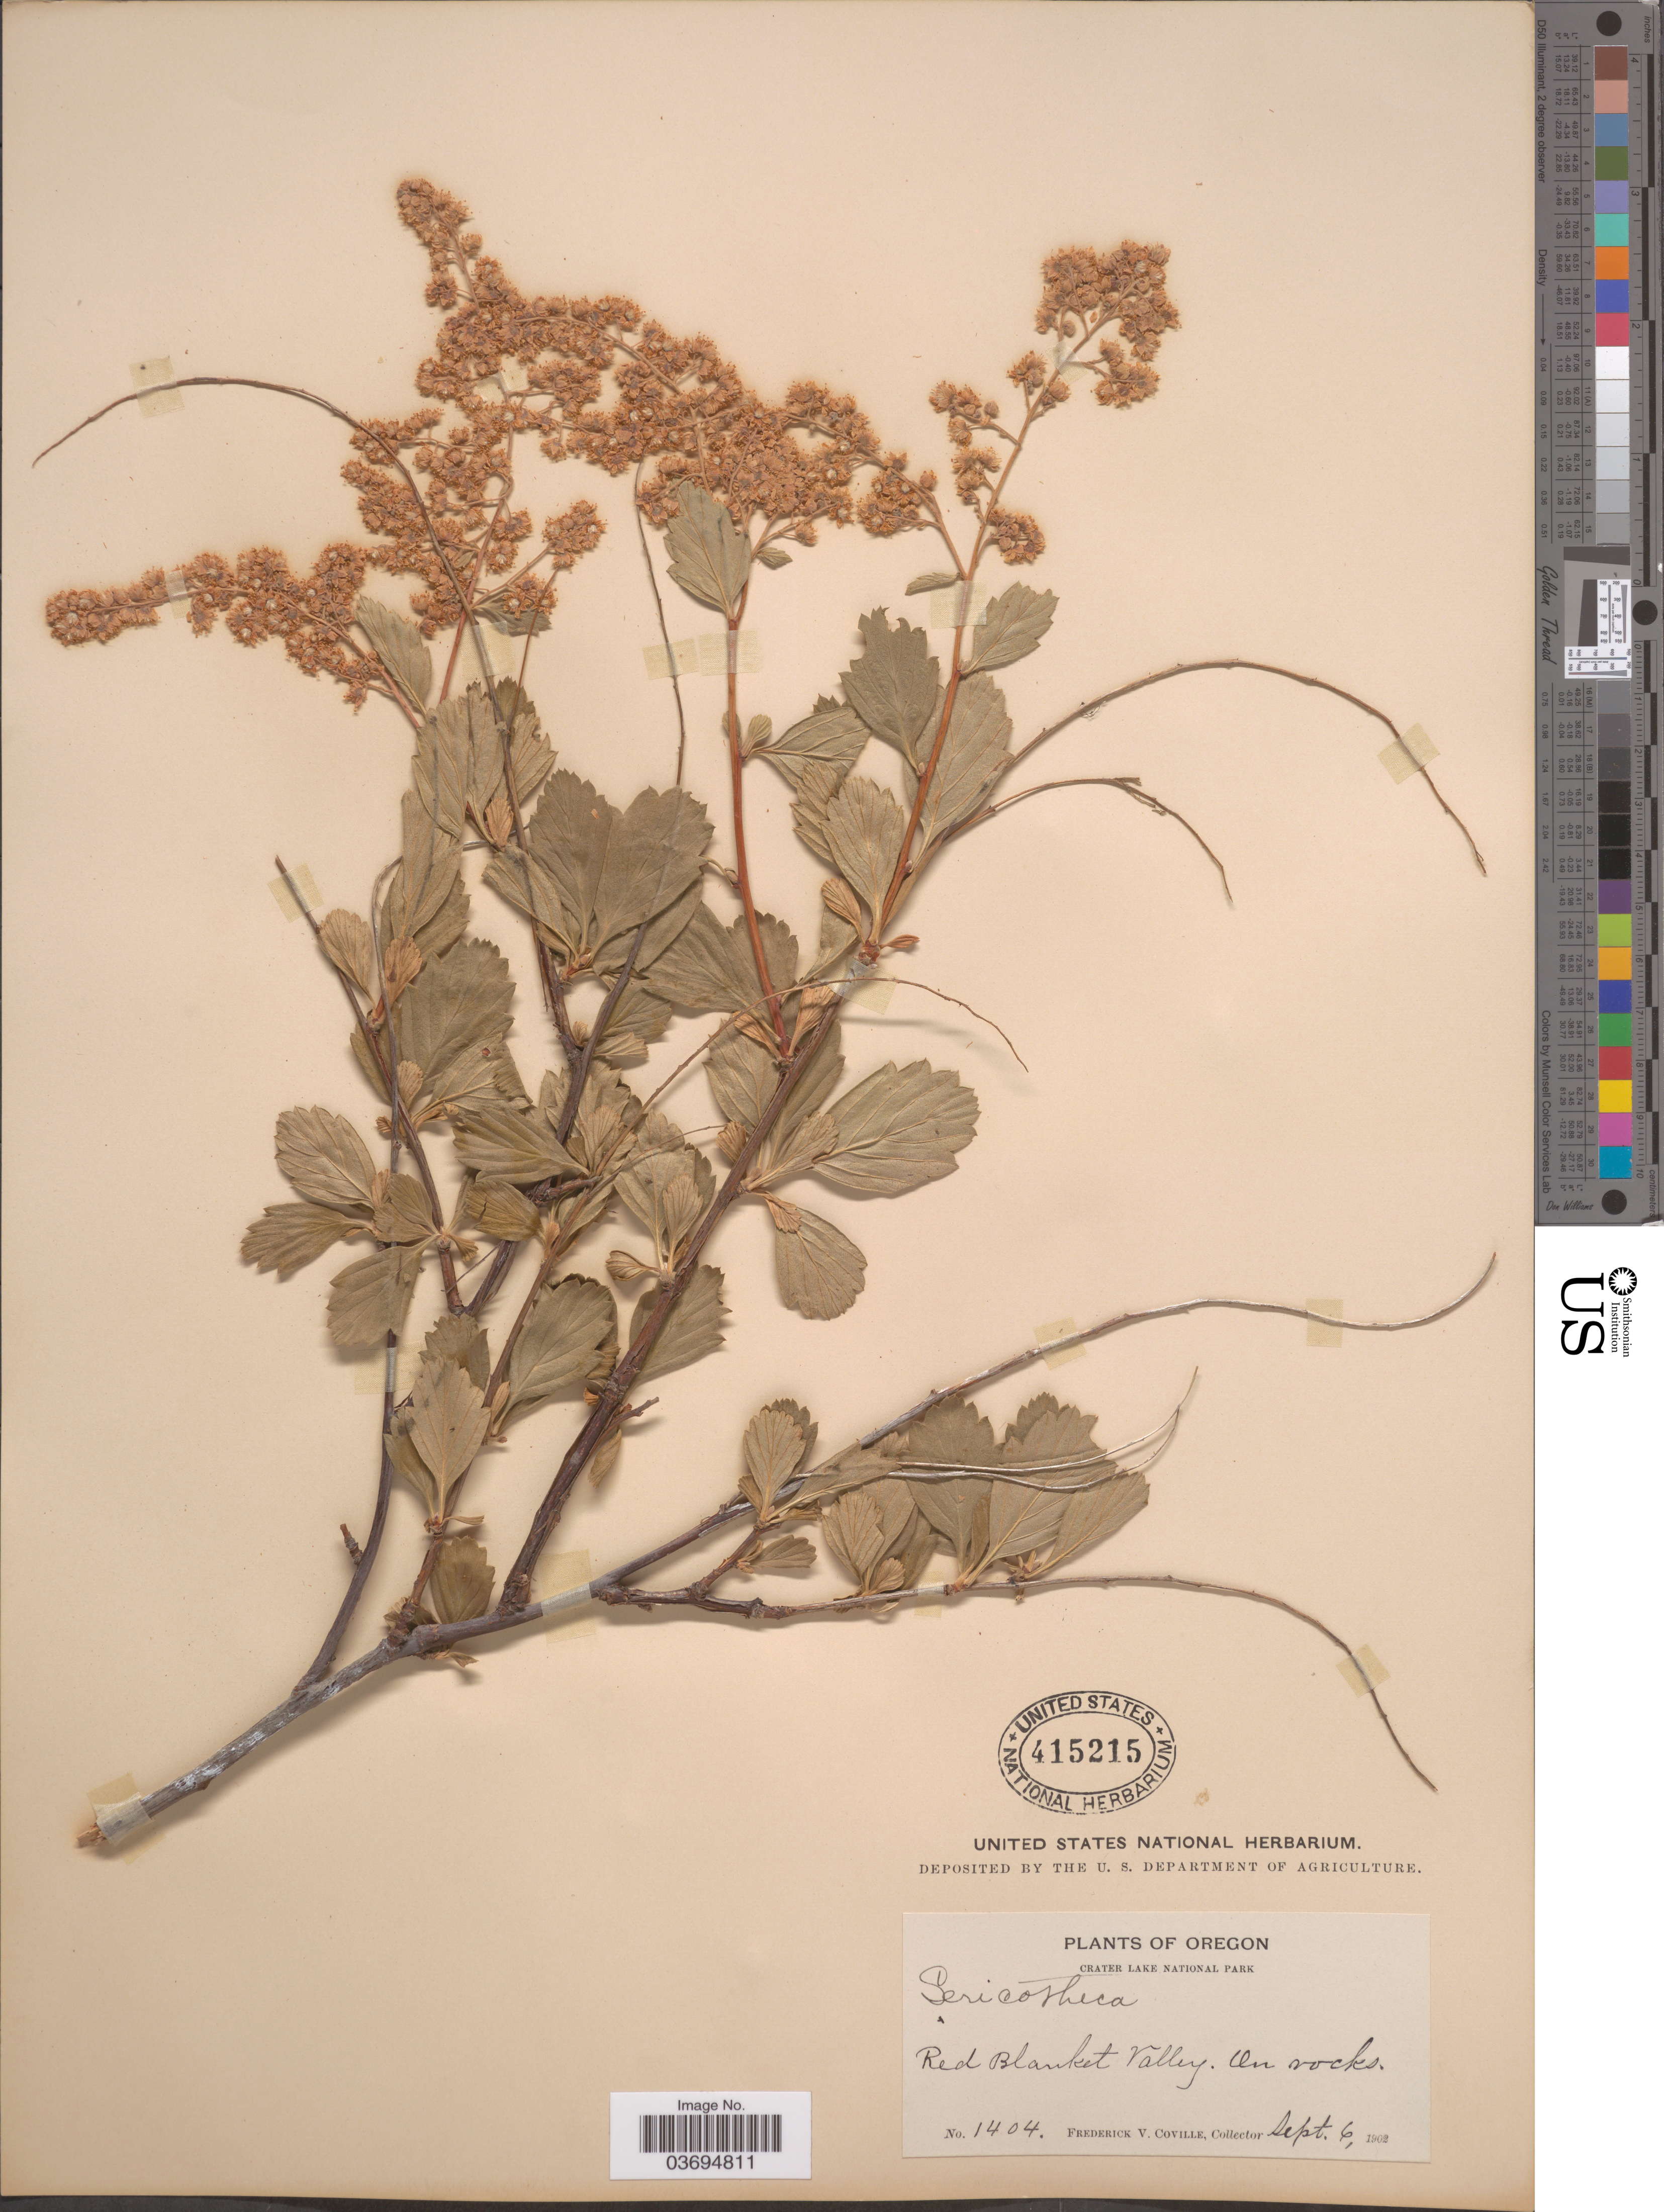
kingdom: Plantae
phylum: Tracheophyta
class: Magnoliopsida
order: Rosales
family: Rosaceae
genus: Holodiscus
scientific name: Holodiscus discolor var. glabrescens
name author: (Greenm.) Jeps.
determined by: Strong, Mark T., (BOT), Smithsonian Institution - National Museum of Natural History (UNITED STATES)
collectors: F. V. Coville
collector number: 1404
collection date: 1902-09-06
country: United States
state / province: Oregon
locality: Crater Lake National Park. Red Blanket Valley.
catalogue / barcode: US 415215